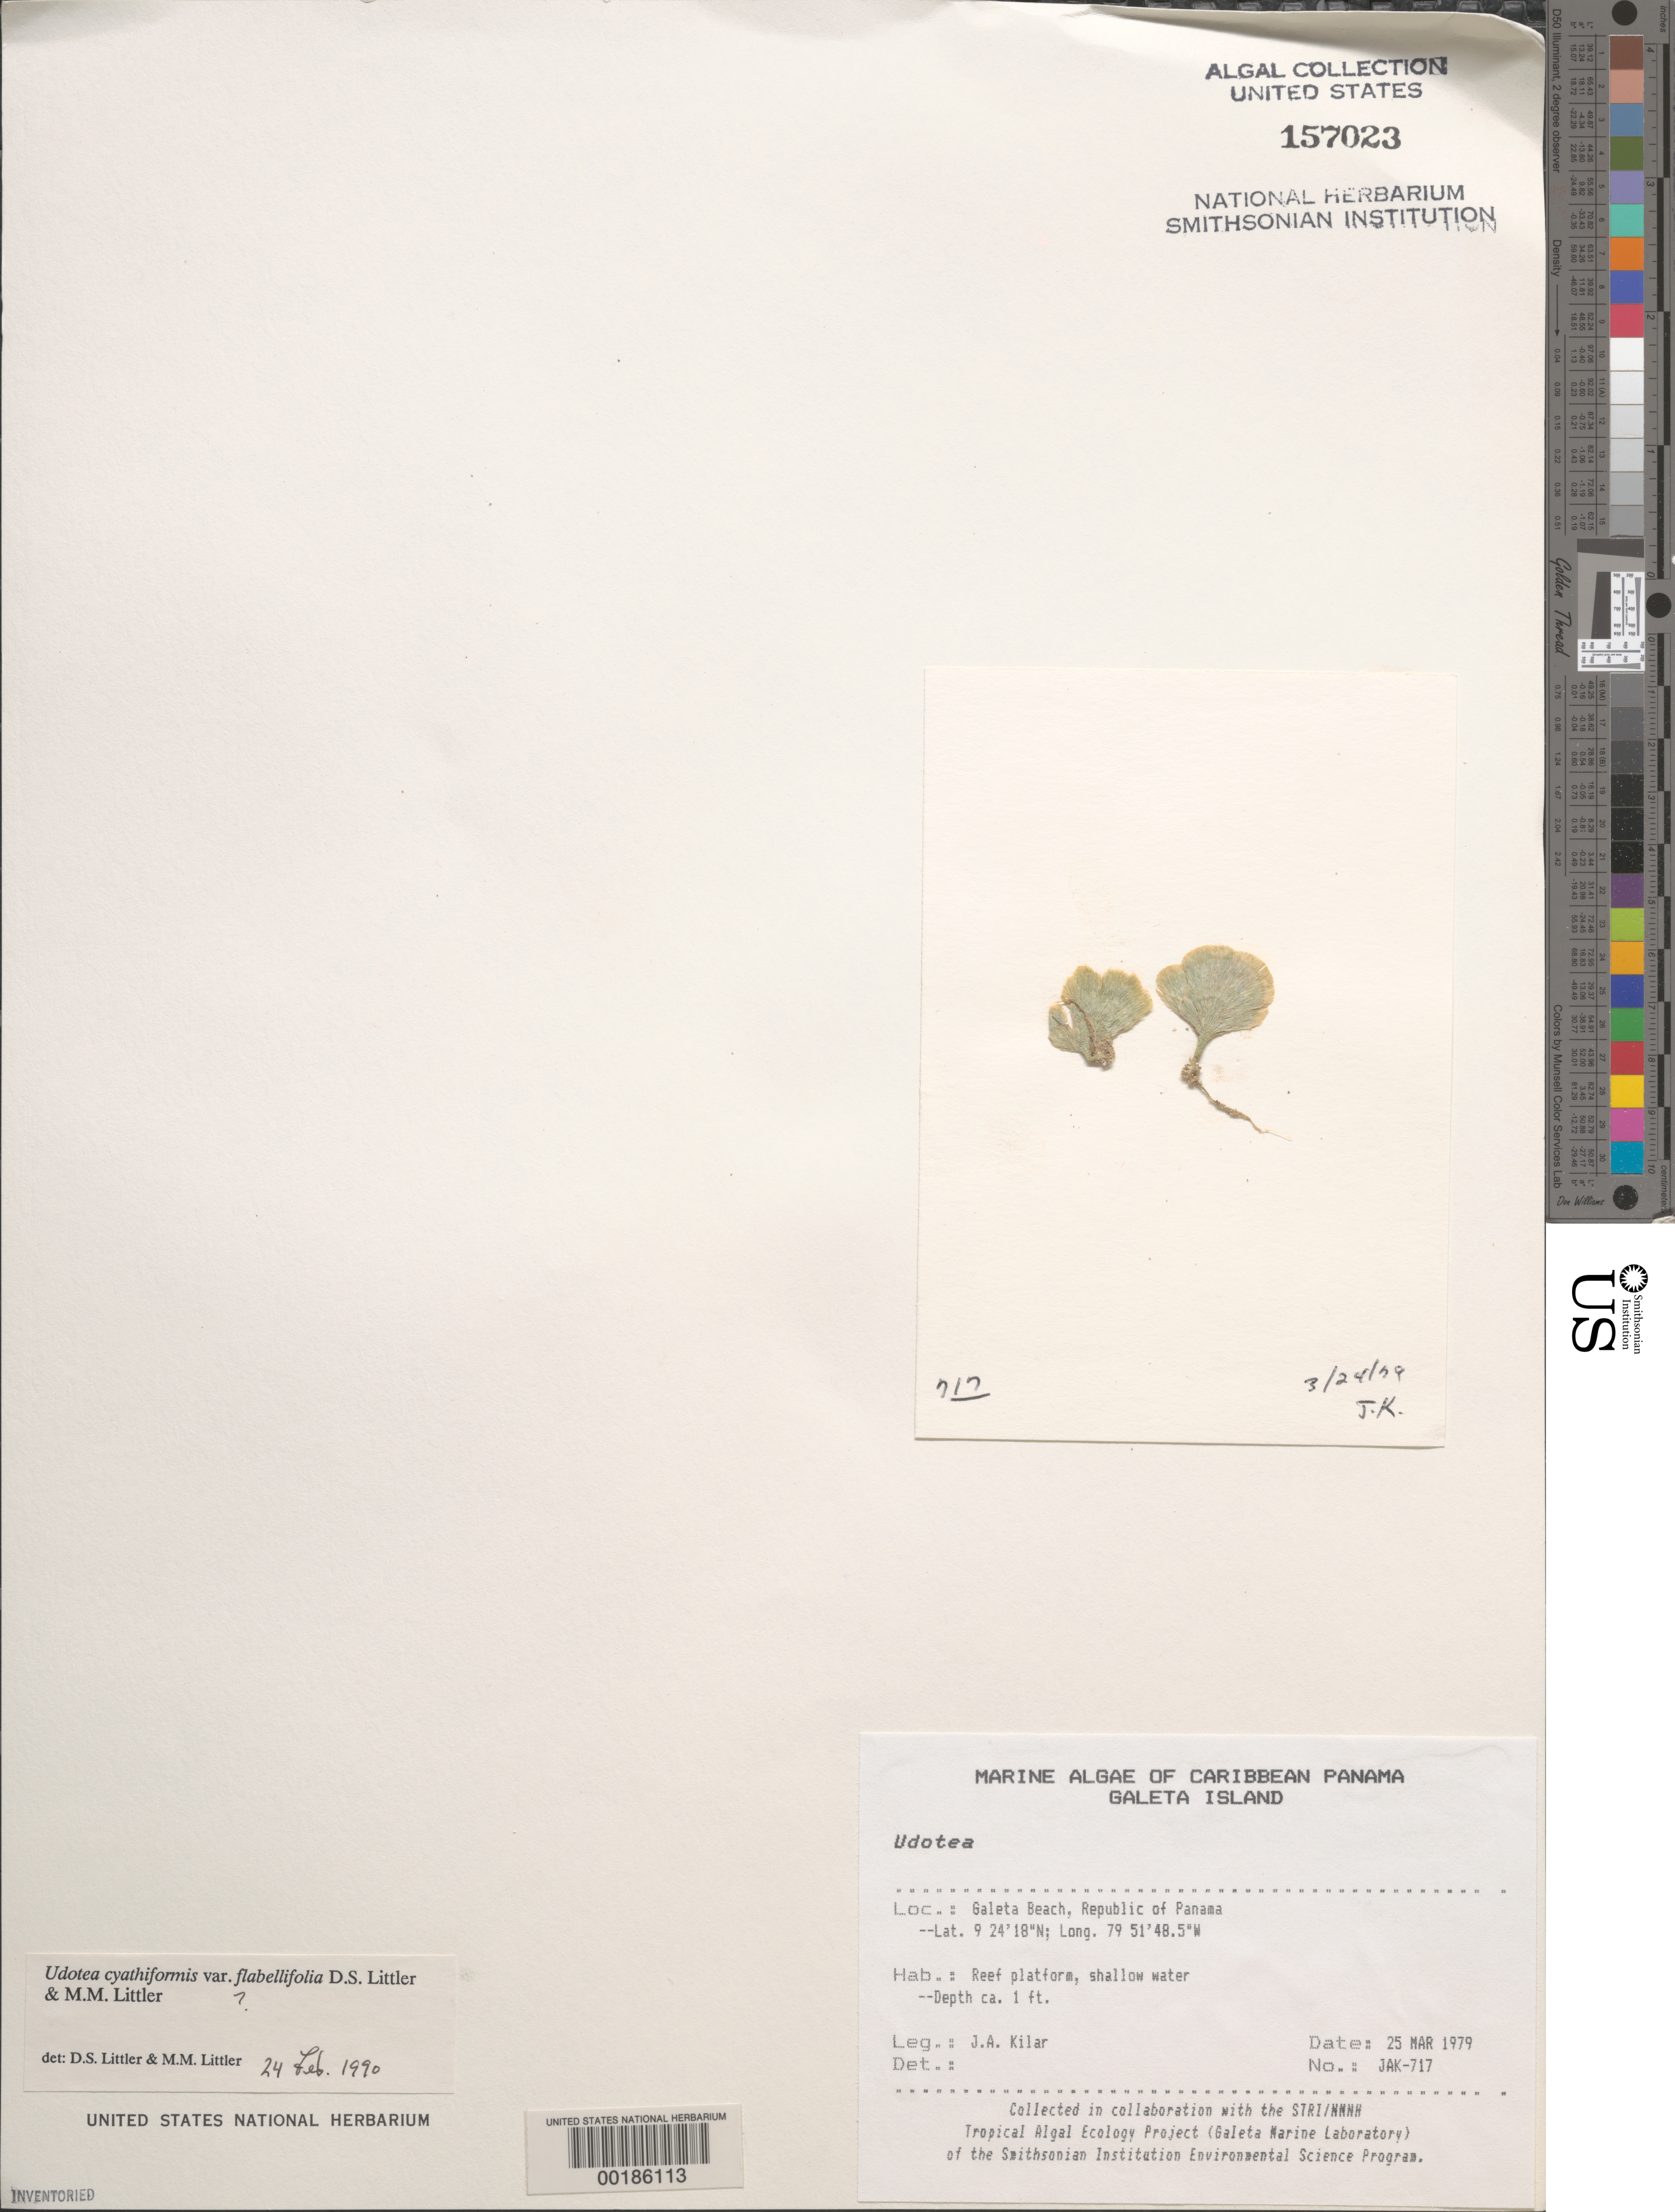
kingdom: Plantae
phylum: Chlorophyta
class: Ulvophyceae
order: Bryopsidales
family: Udoteaceae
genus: Udotea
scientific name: Udotea cyathiformis var. flabellifolia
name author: D.S. Littler & Littler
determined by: Littler, D. S.; Littler, M. M.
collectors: J. A. Kilar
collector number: JAK-717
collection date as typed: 25 Mar 1979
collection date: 1979-03-25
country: Panama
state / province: Colón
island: Galeta Island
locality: Galeta Beach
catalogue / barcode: US 157023